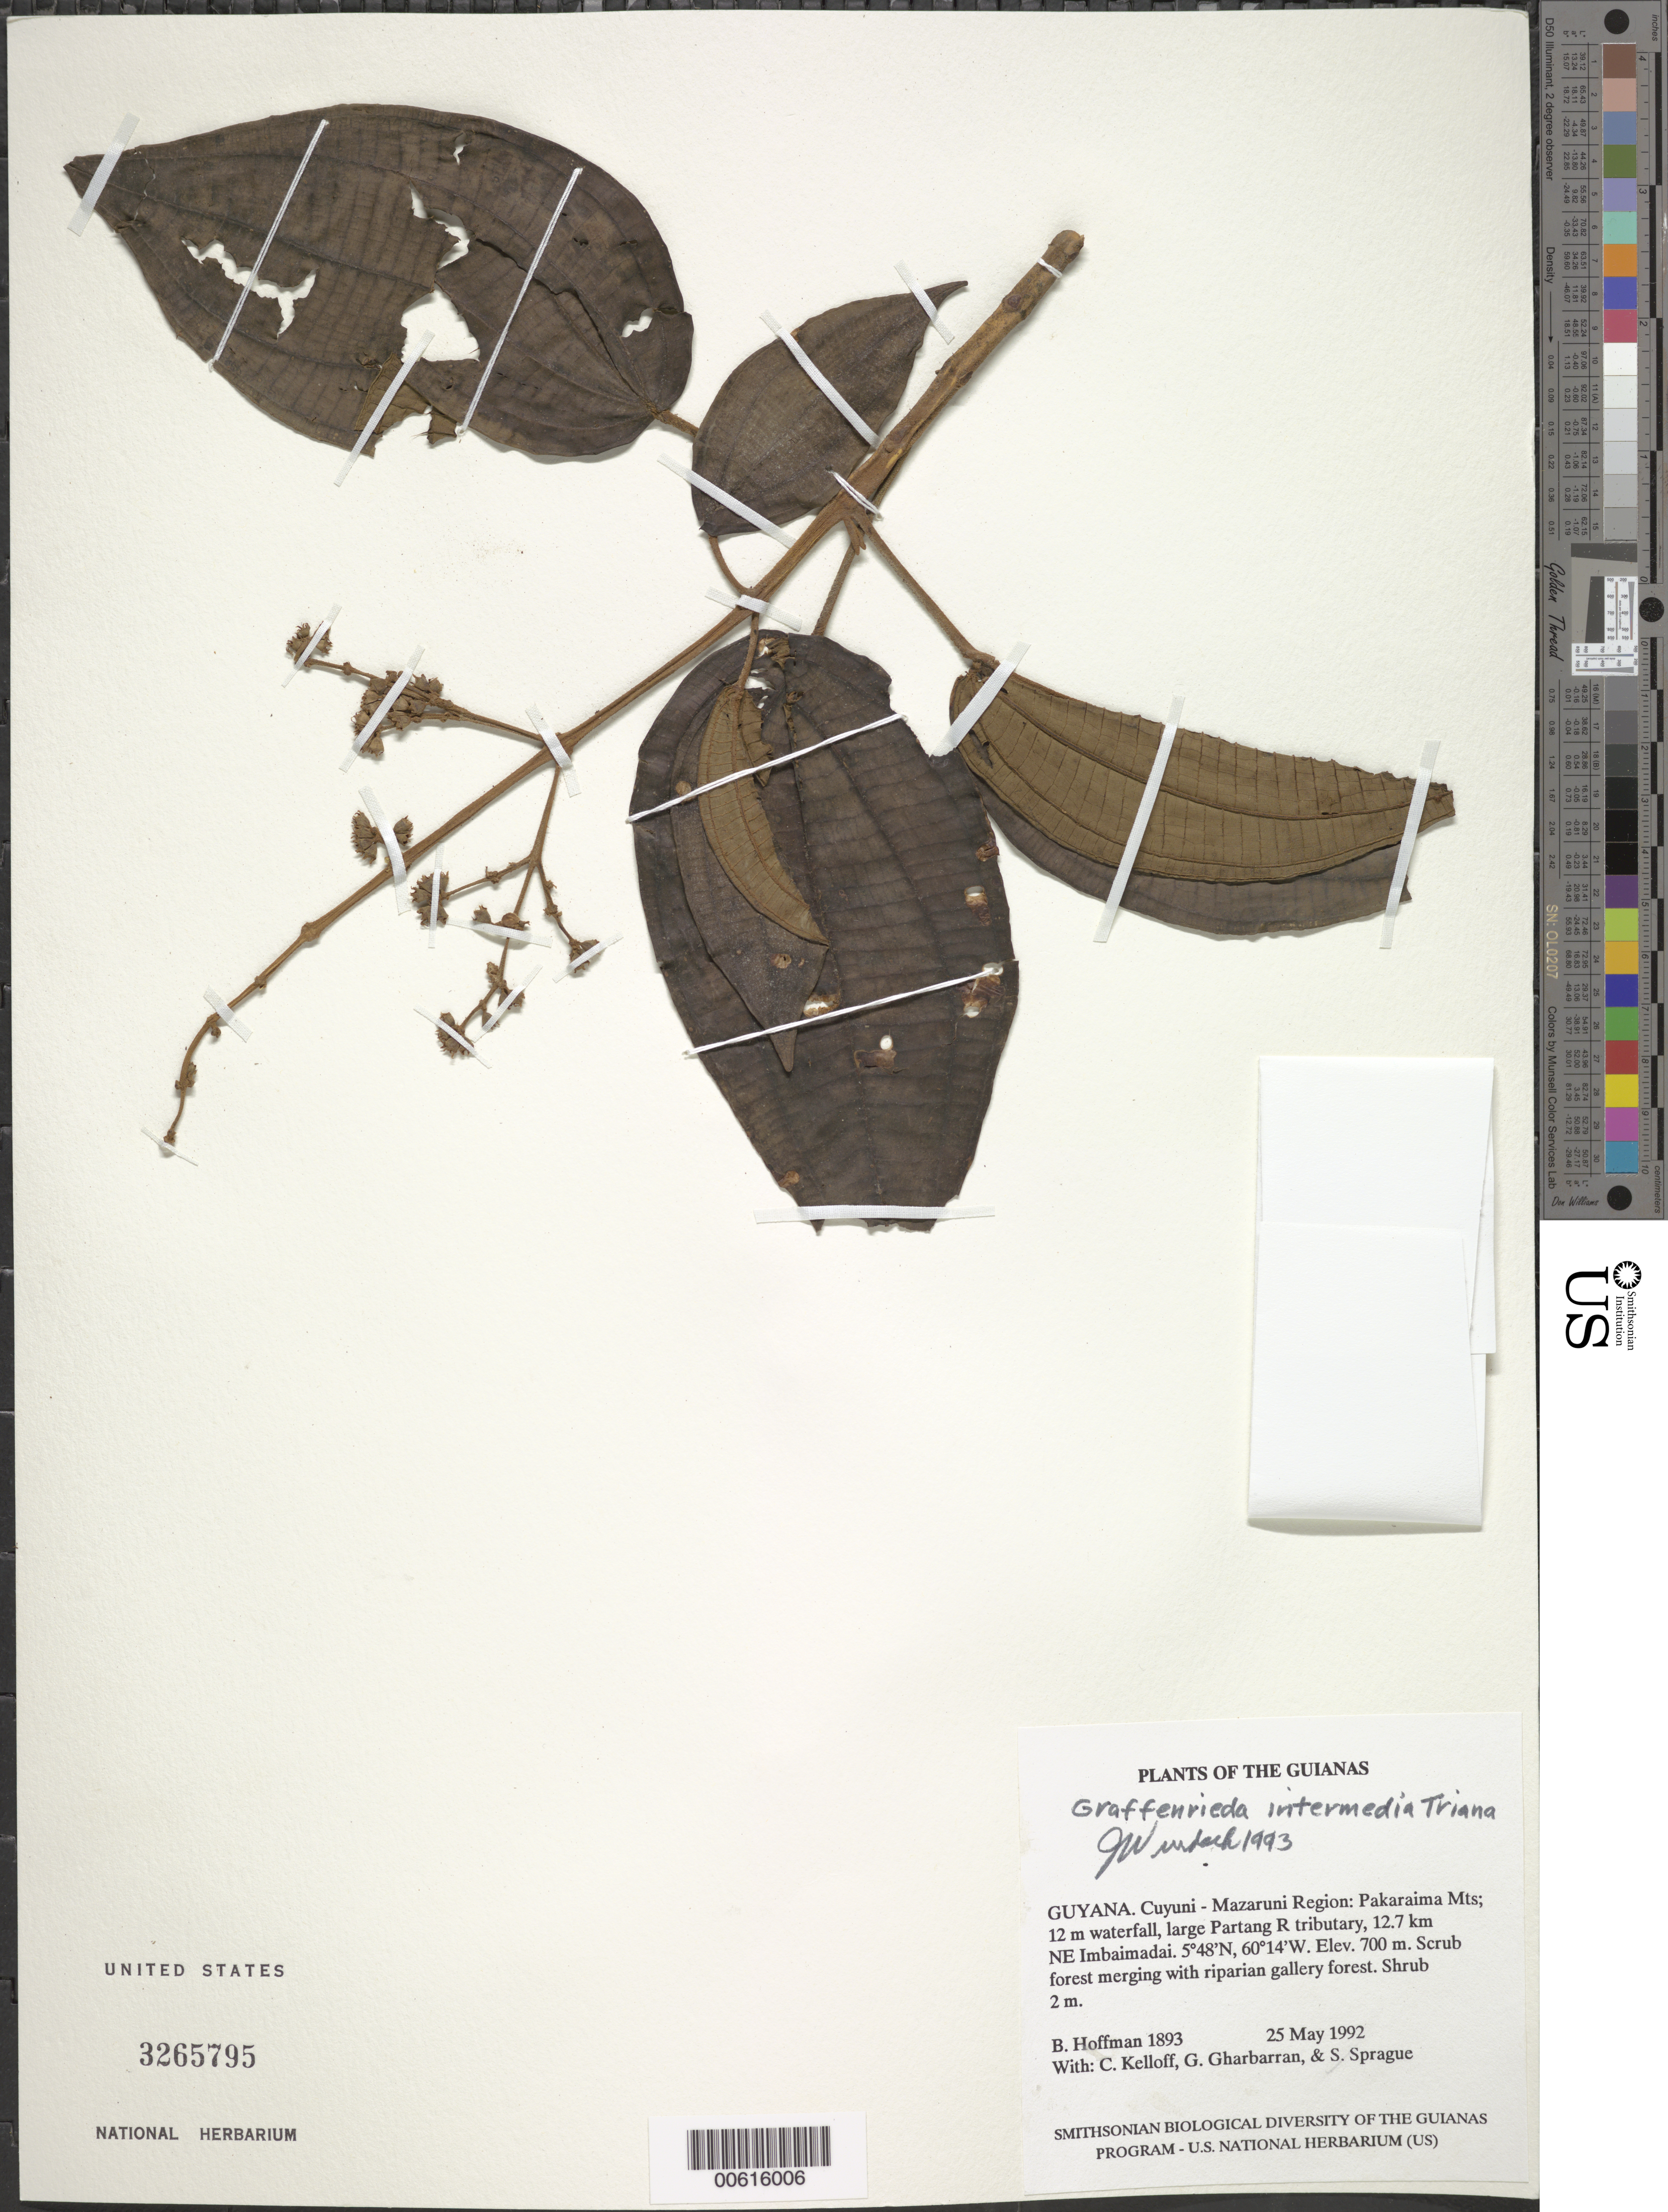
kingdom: Plantae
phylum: Tracheophyta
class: Magnoliopsida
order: Myrtales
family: Melastomataceae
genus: Graffenrieda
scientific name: Graffenrieda intermedia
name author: Triana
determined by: Wurdack, John J., (US), US (UNITED STATES)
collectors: B. Hoffman, C. L. Kelloff, G. Gharbarran & S. Sprague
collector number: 1893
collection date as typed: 25 May 1992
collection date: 1992-05-25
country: Guyana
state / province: Cuyuni-Mazaruni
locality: Pakaraima Mts; 12 m waterfall, large Partang River tributary, 12.7 km NE of Imbaimadai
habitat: Scrub forest merging with riparian gallery forest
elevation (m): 700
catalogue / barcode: US 3265785